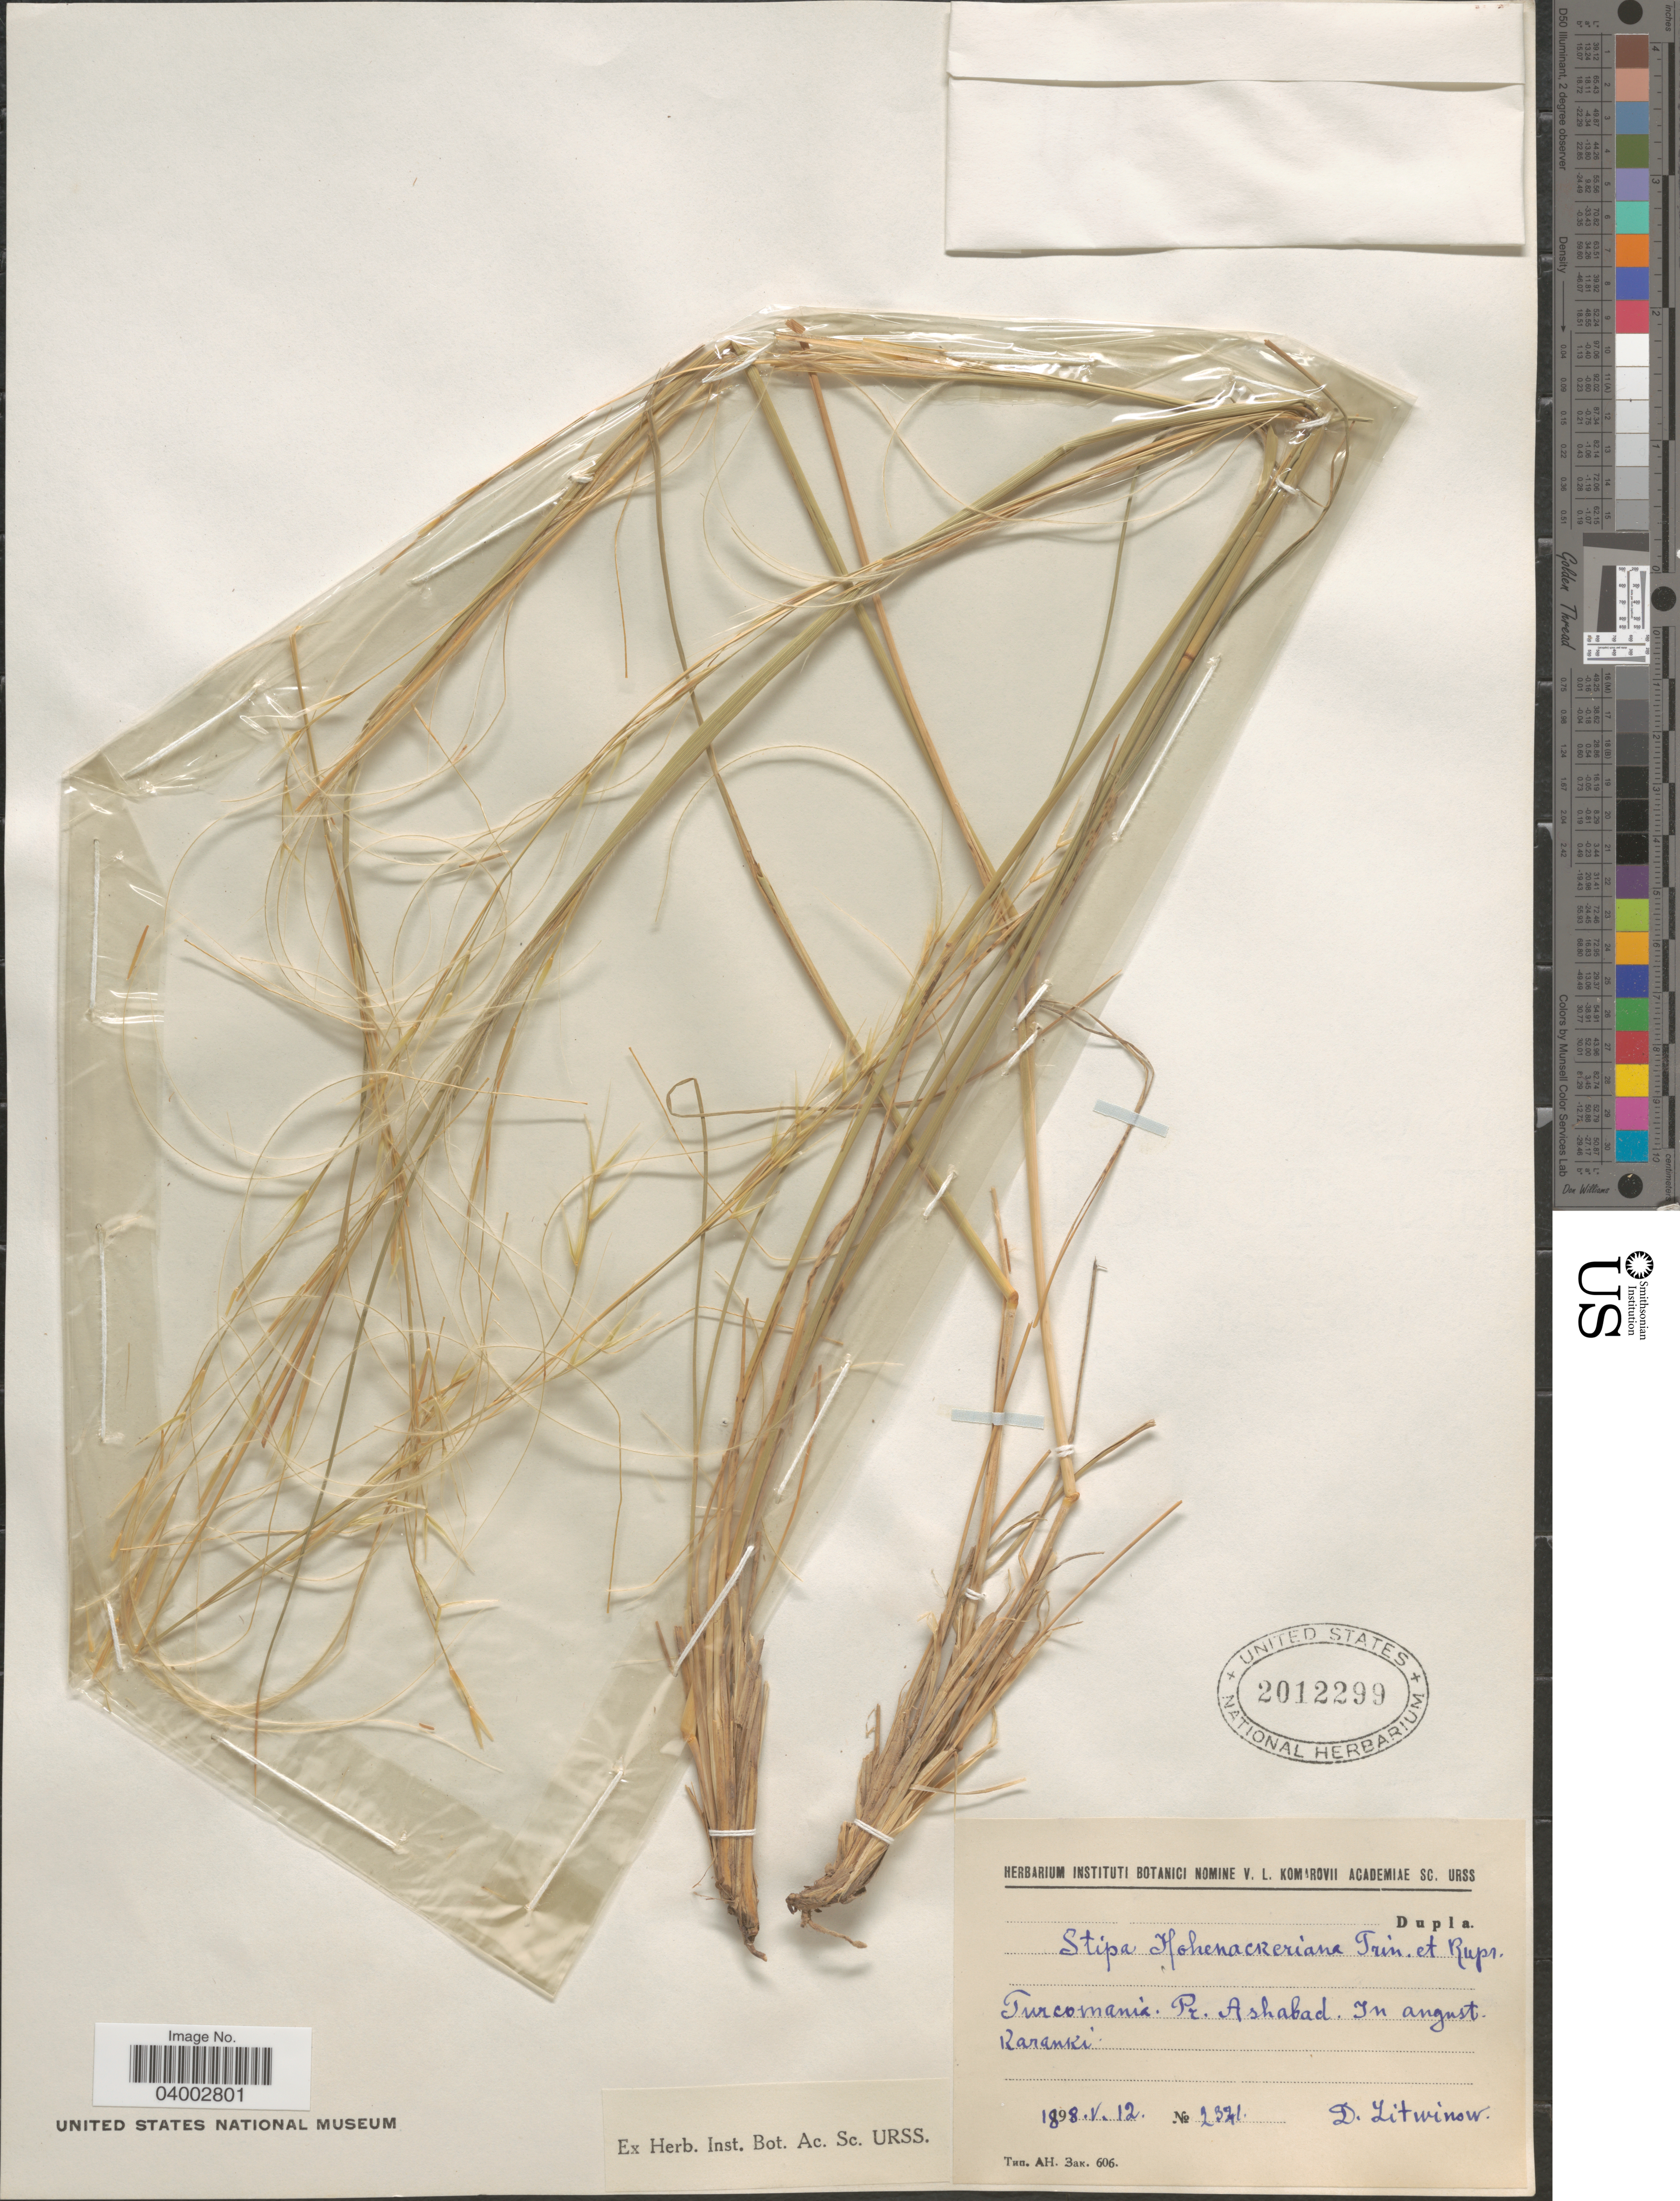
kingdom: Plantae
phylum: Tracheophyta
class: Liliopsida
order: Poales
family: Poaceae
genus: Stipa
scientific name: Stipa hohenackeriana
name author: Trin. & Rupr.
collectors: D. Litwinow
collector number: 2341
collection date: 1898-05-12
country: Turkmenistan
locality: Turcomania. Pr. Ashabad. In august Karanki.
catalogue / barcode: US 2012299